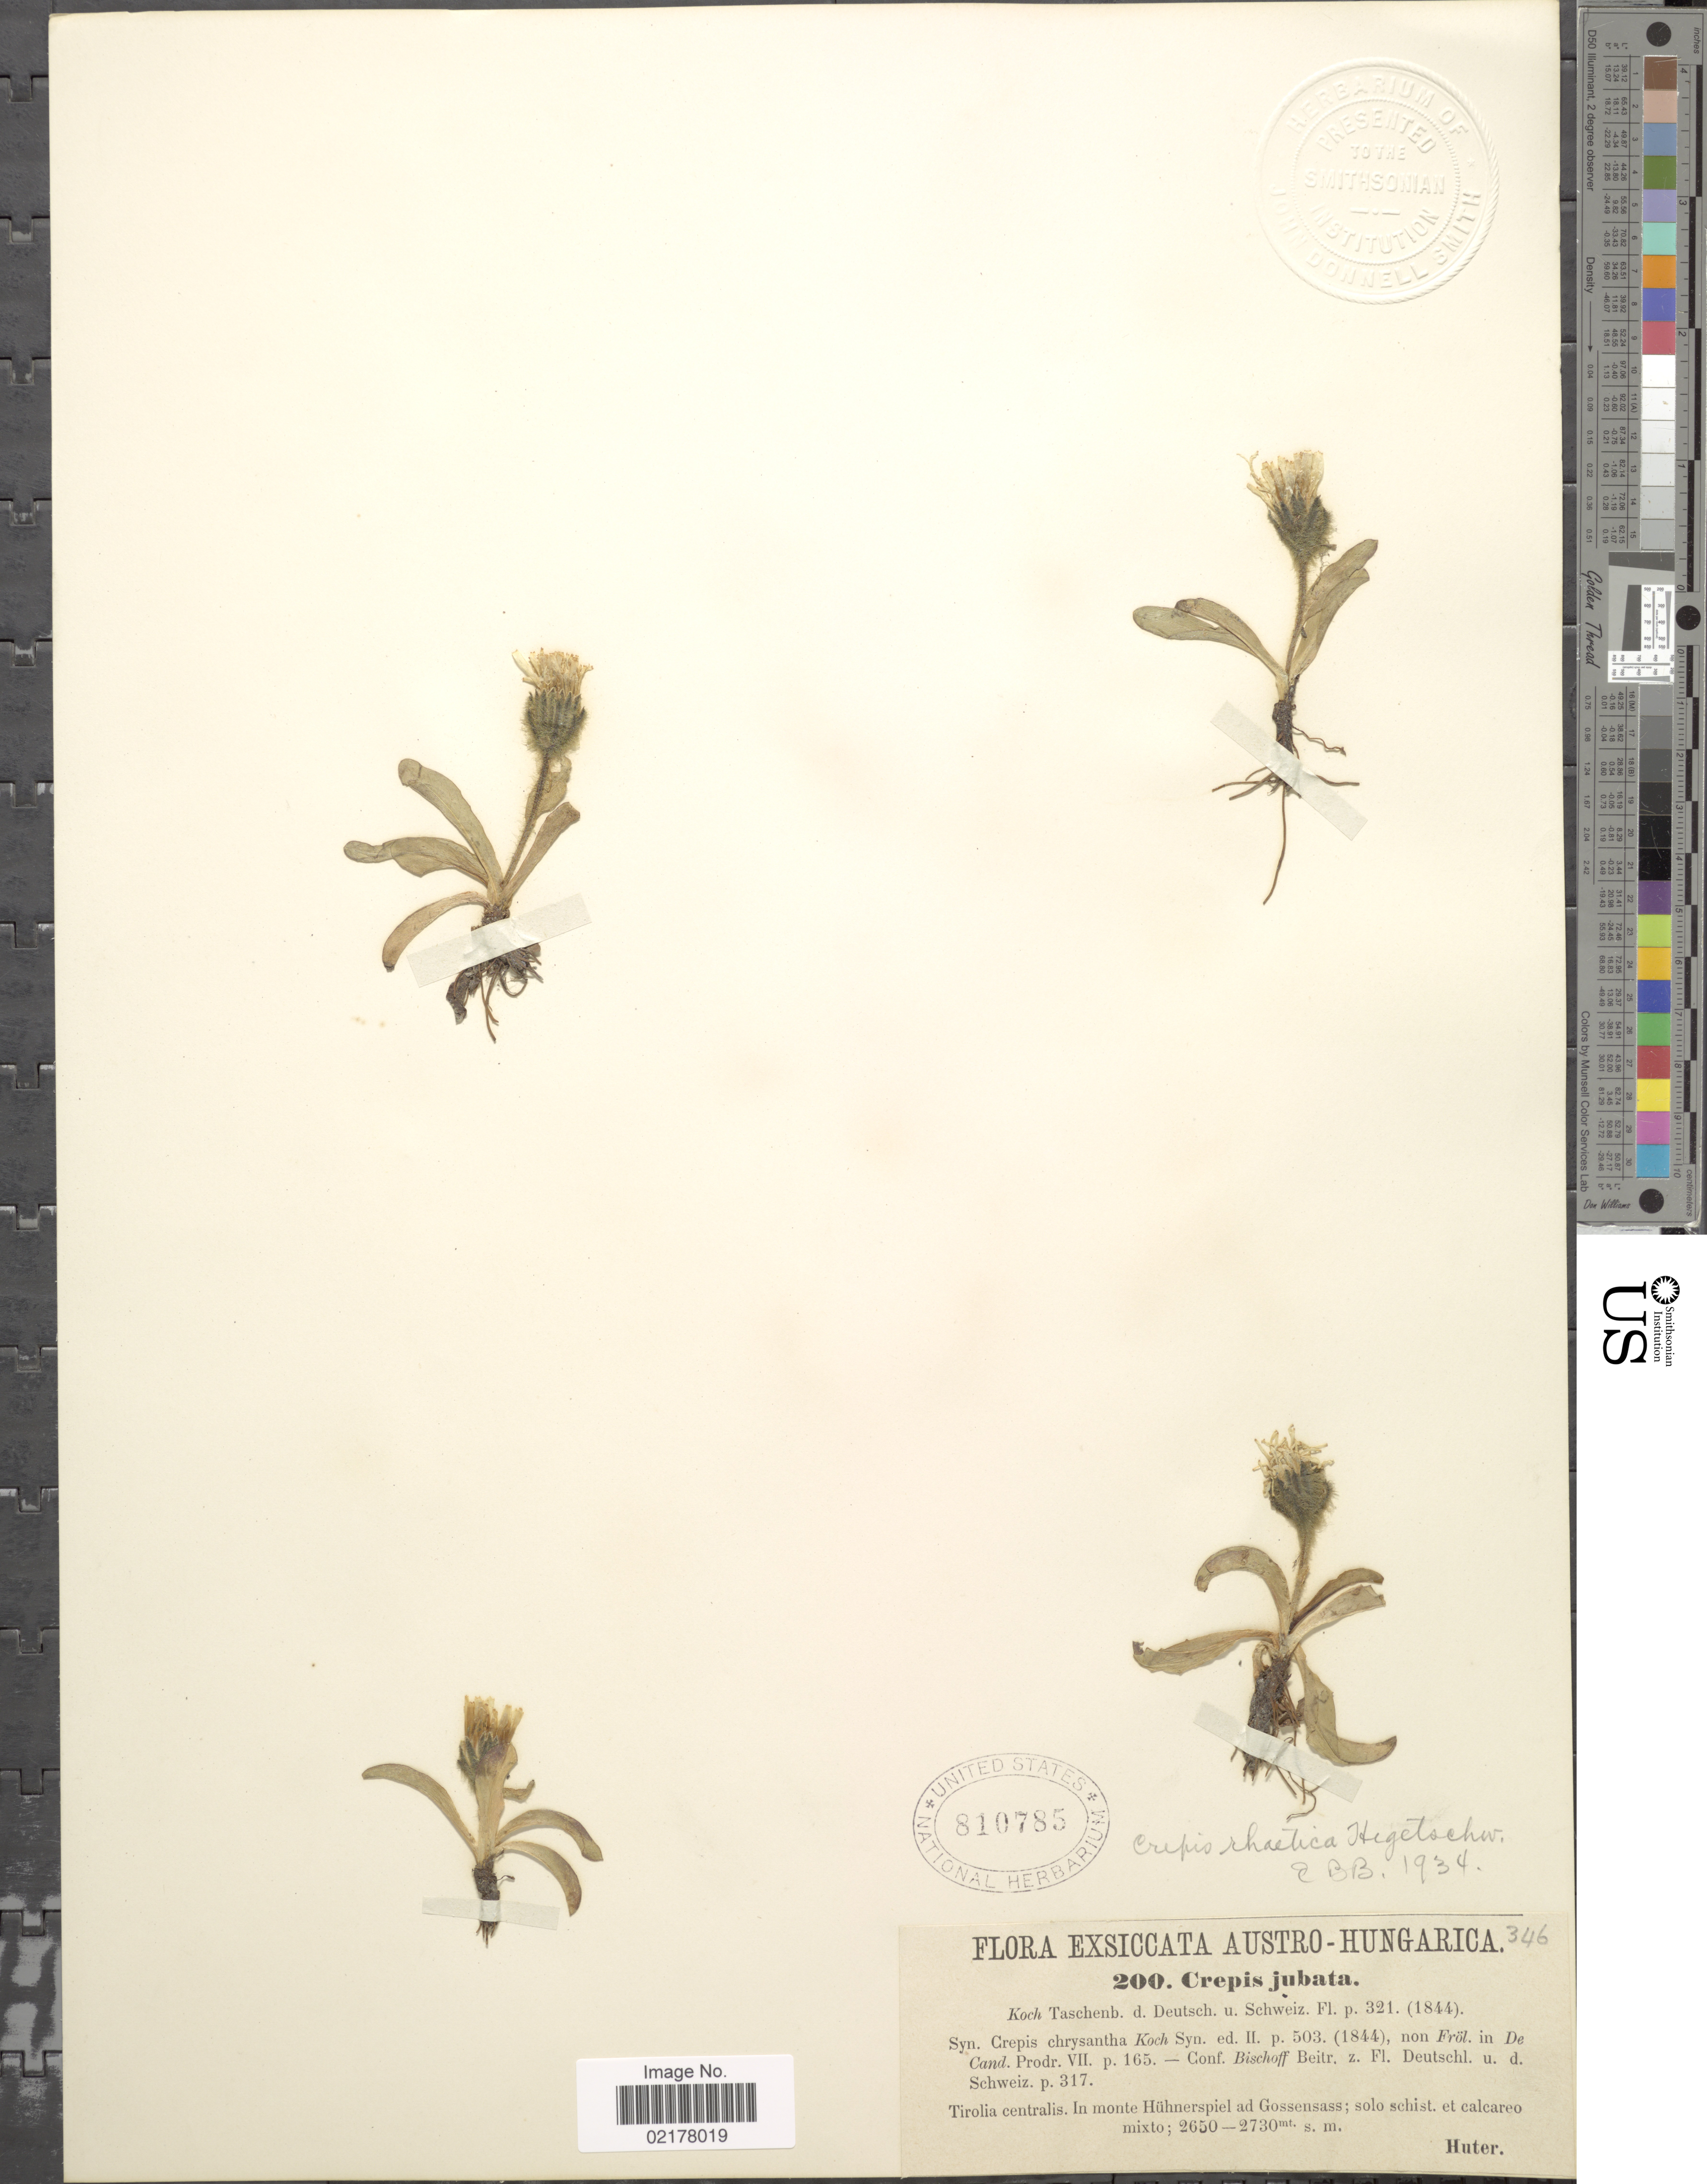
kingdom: Plantae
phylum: Tracheophyta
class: Magnoliopsida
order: Asterales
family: Asteraceae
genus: Crepis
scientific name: Crepis rhaetica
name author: Hegetschw.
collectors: -. Huter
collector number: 200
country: Austria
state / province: Tirol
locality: Austro-Hungarica. Tirolia centralis. In monte Hühnerspiel ad Gossenass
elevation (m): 2650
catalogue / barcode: US 810785